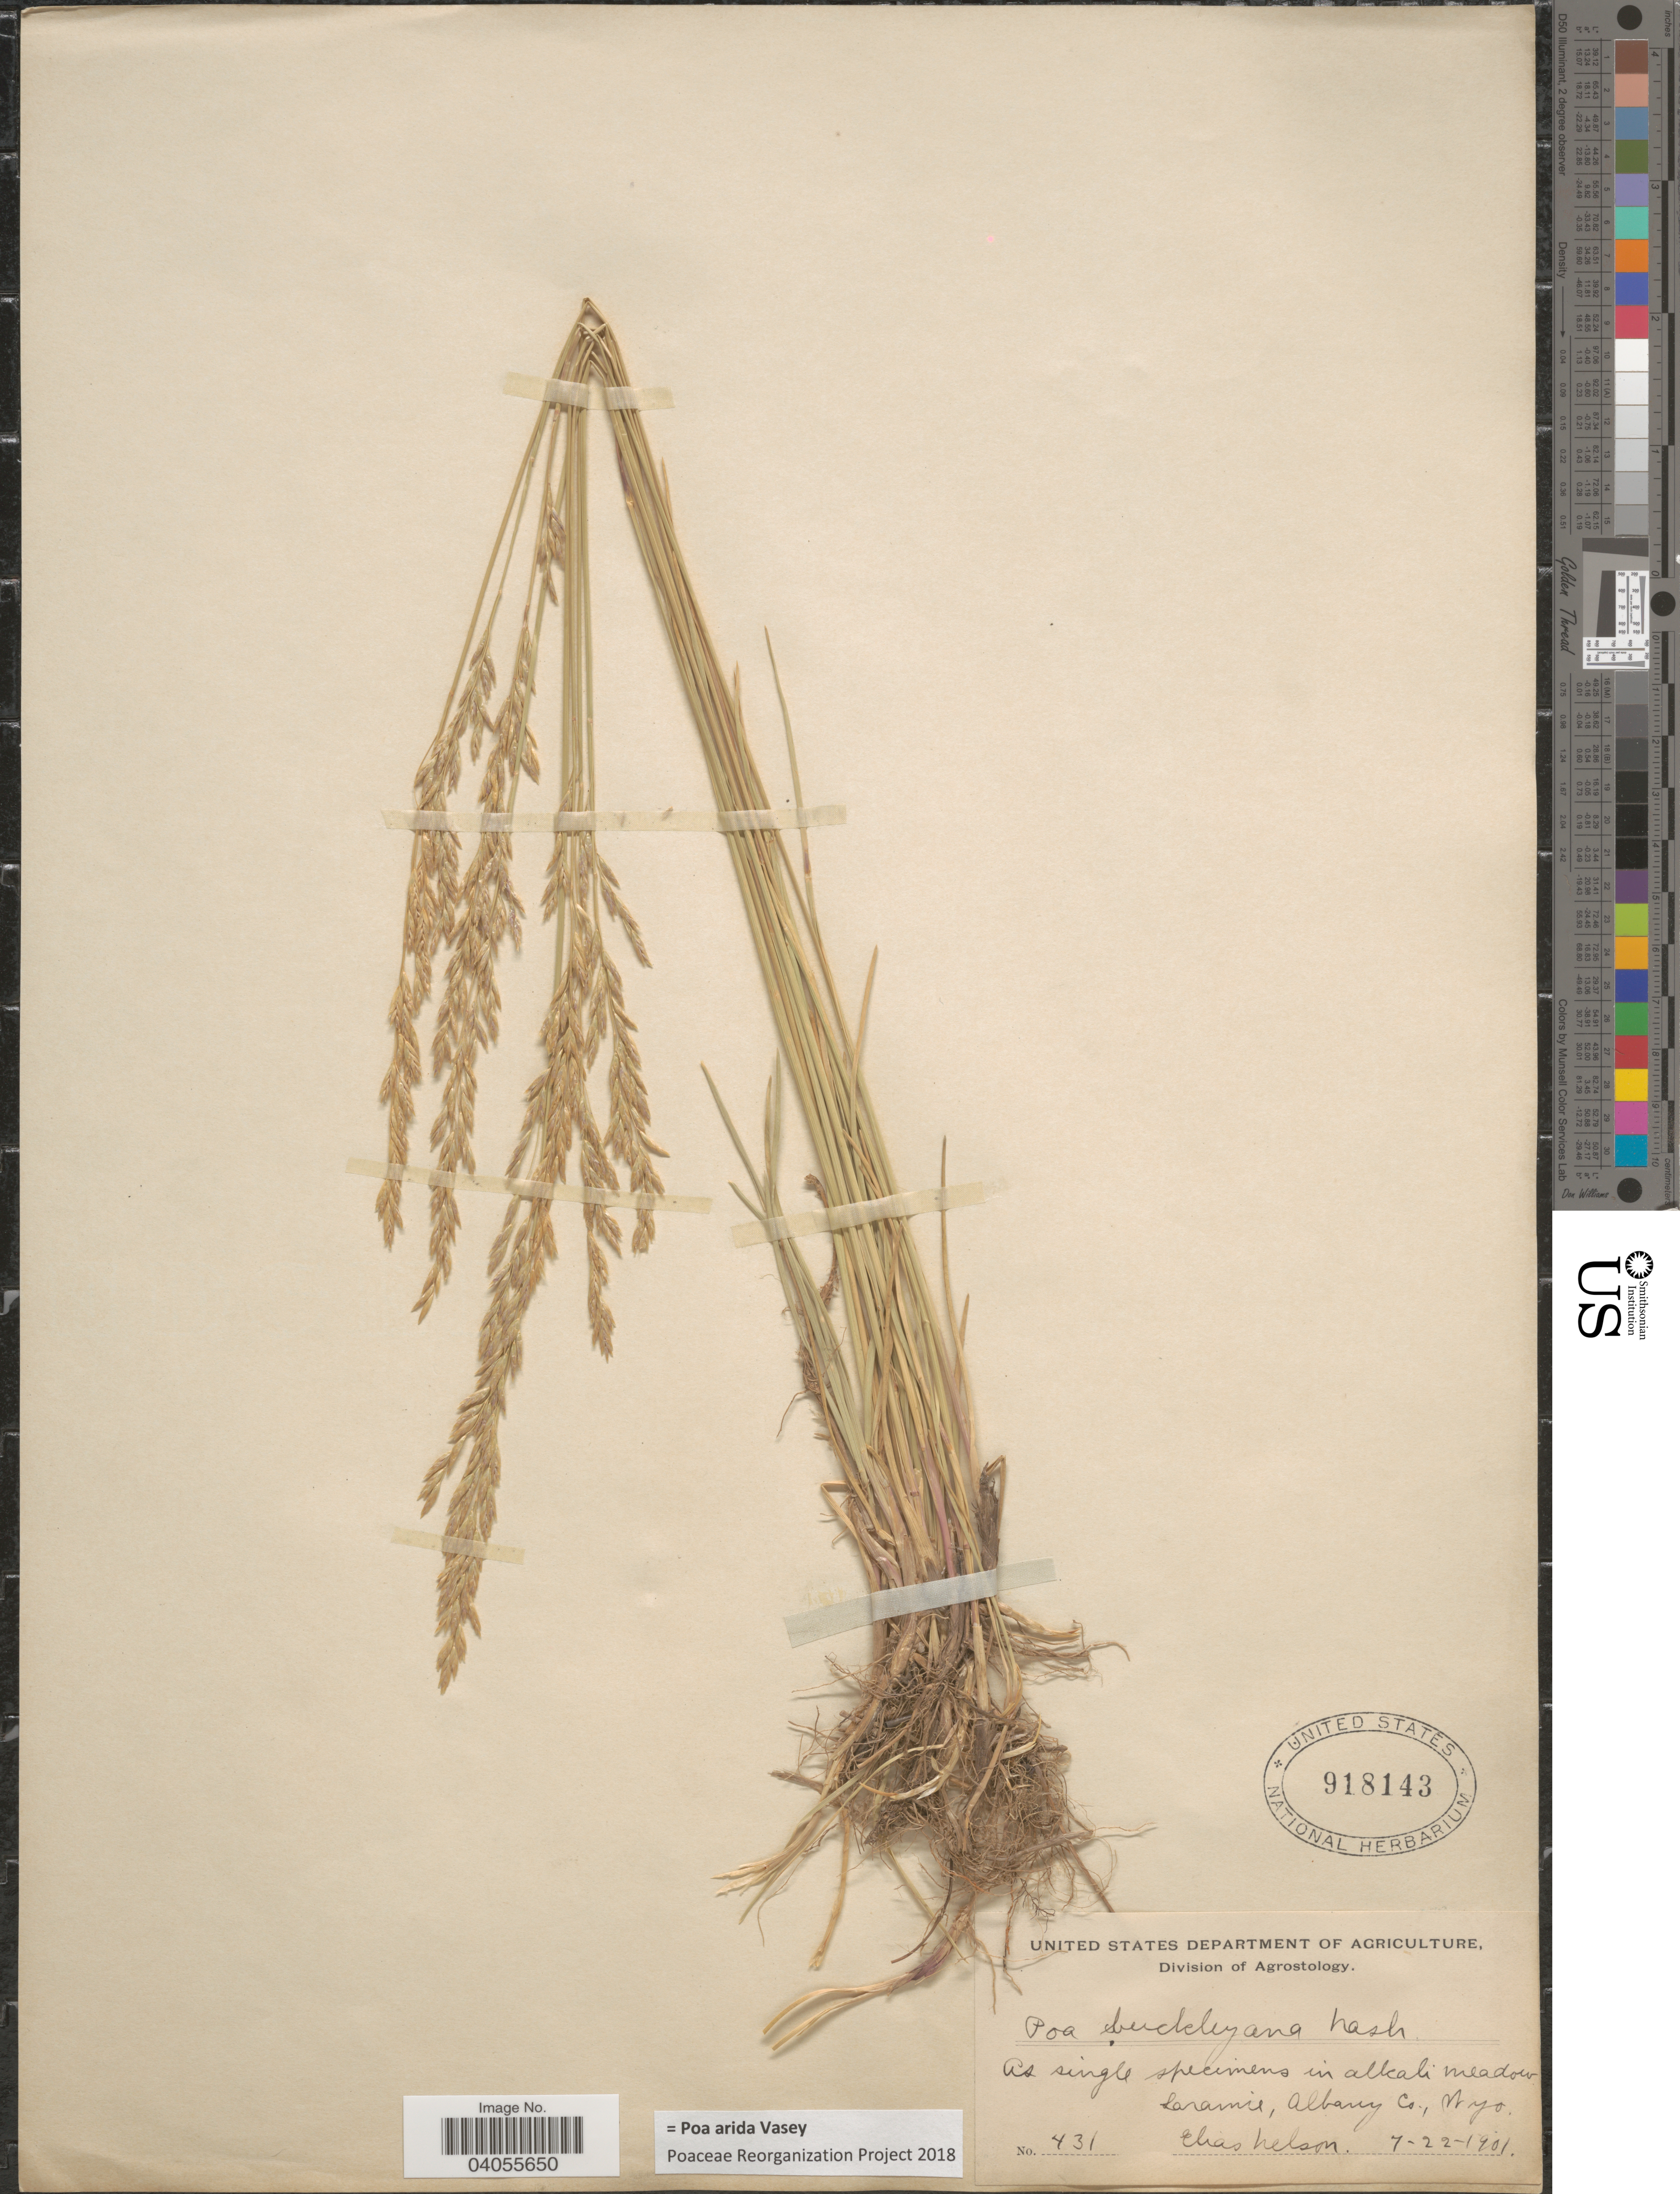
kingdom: Plantae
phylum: Tracheophyta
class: Liliopsida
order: Poales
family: Poaceae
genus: Poa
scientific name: Poa arida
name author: Vasey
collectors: E. Nelson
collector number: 431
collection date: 1901-07-22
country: United States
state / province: Wyoming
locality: Laramie, Albany Co.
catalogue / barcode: US 918143